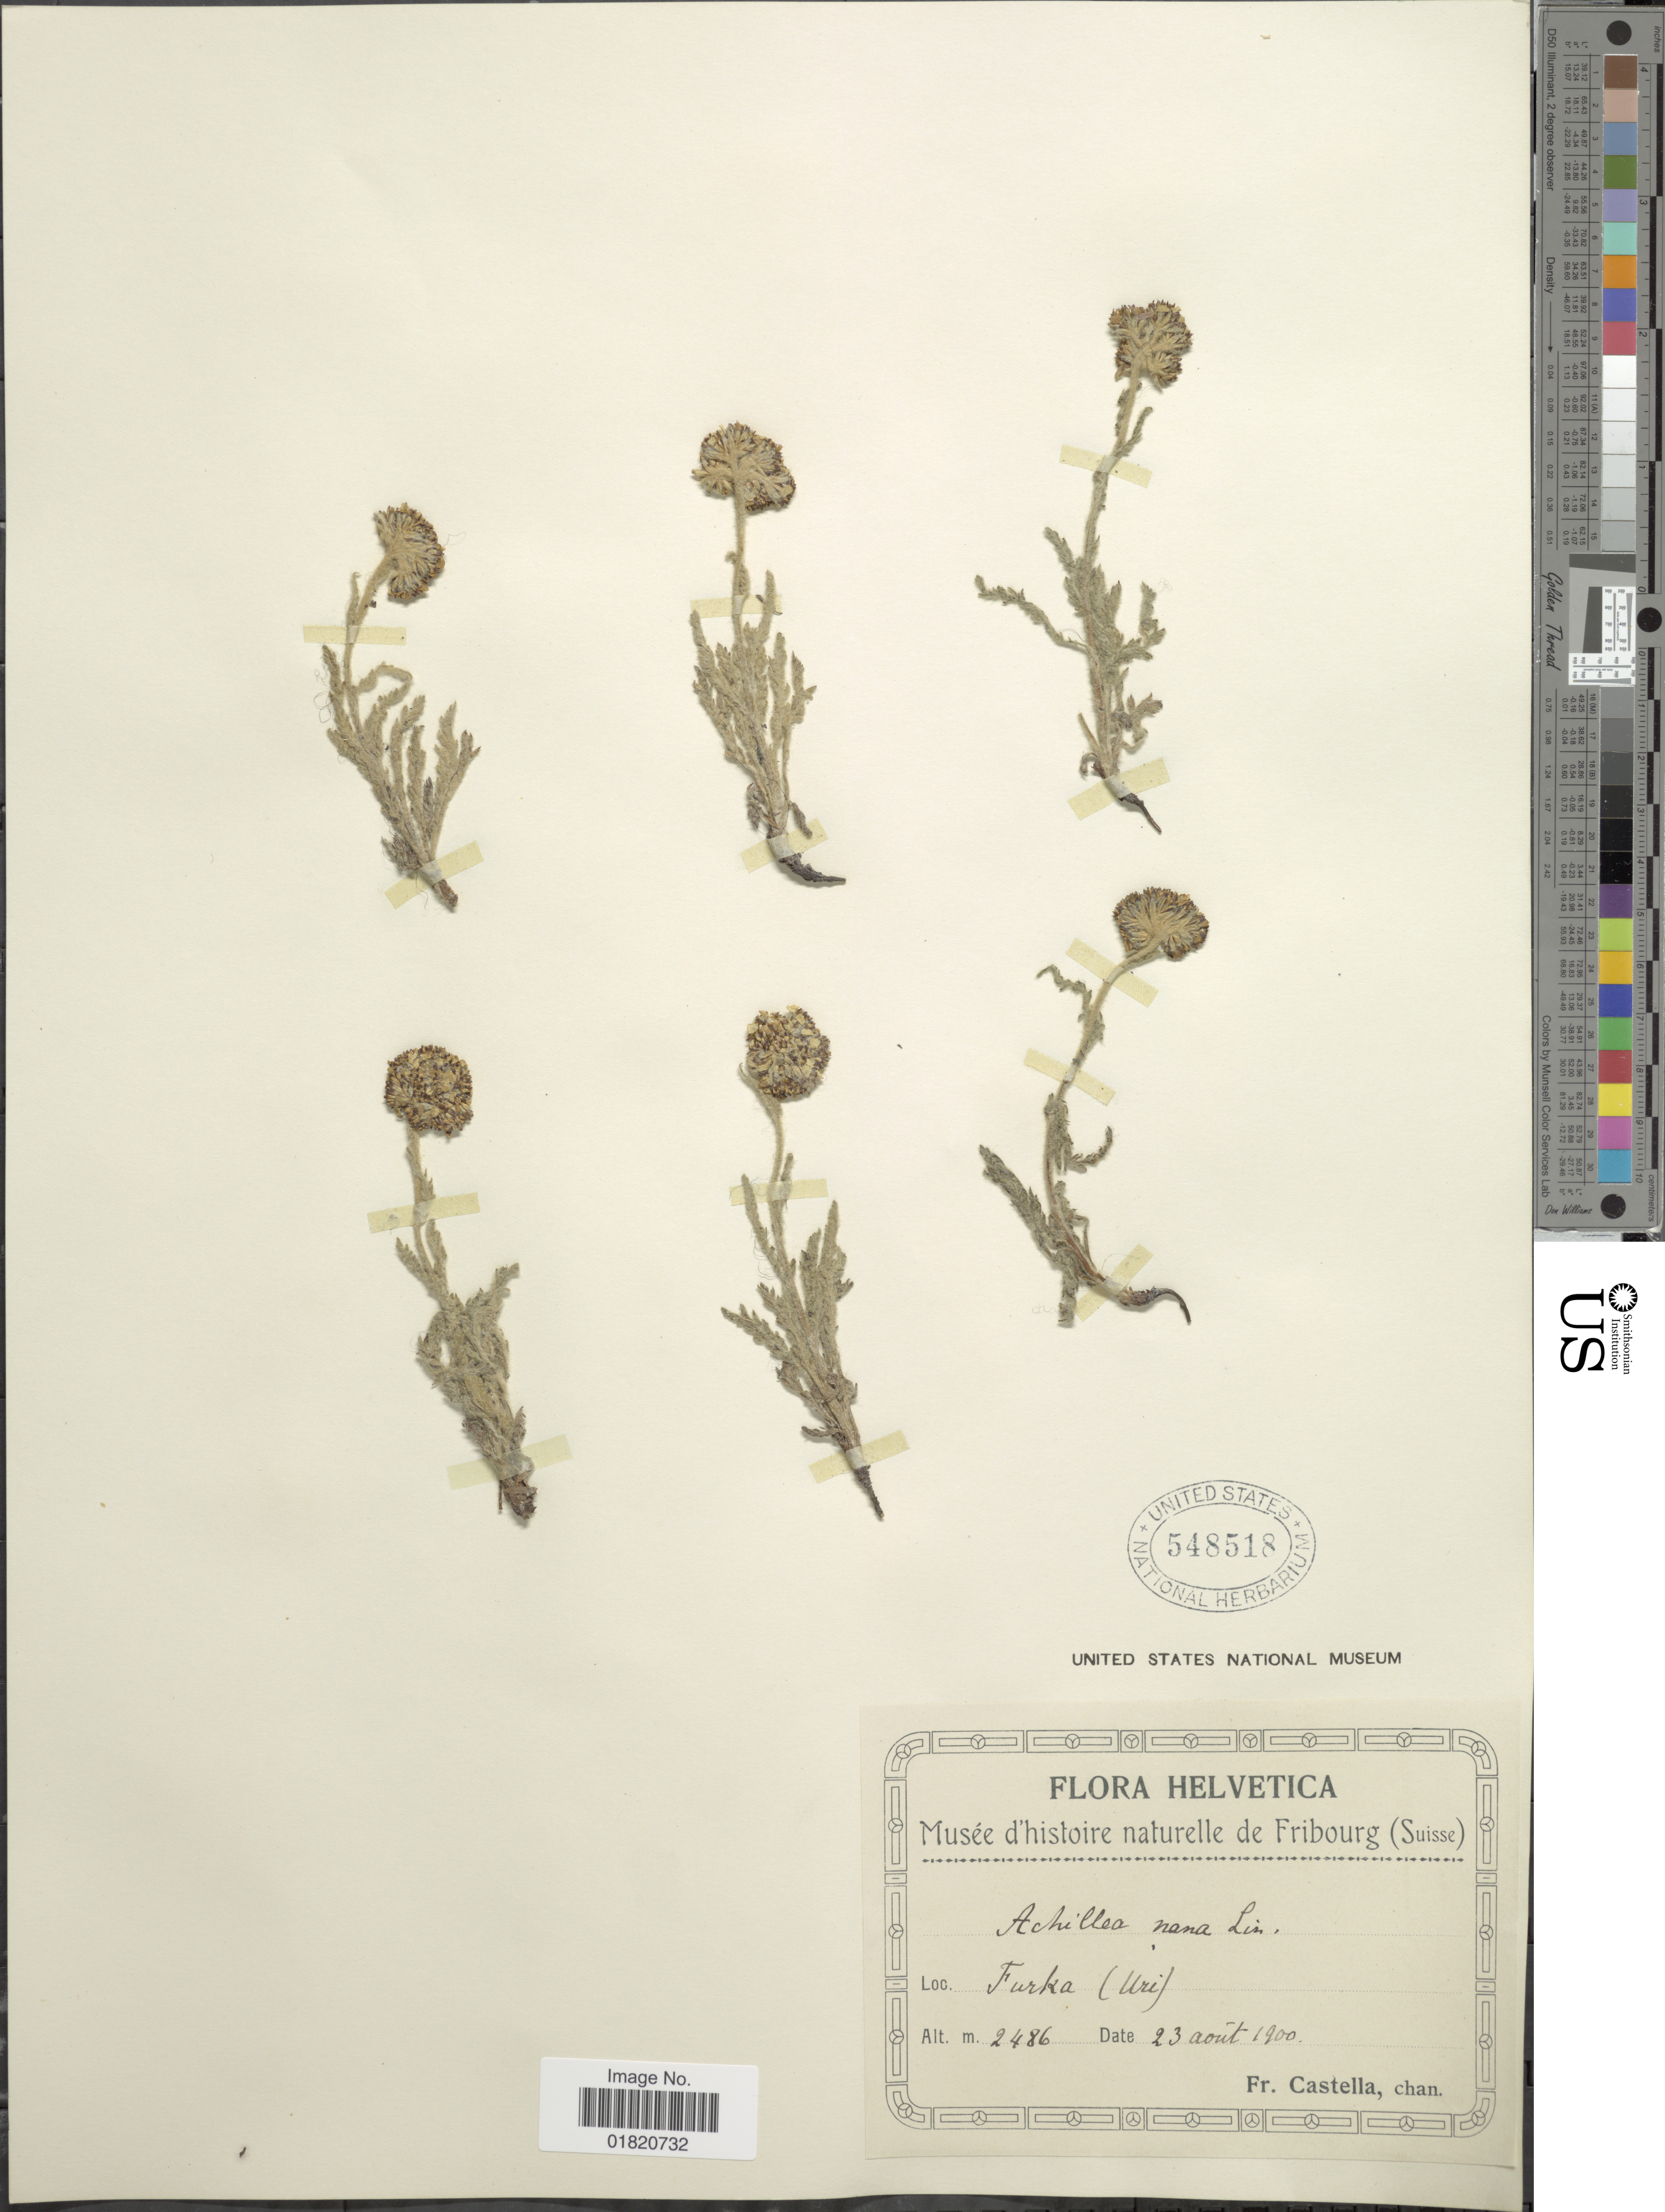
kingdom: Plantae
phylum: Tracheophyta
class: Magnoliopsida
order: Asterales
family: Asteraceae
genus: Achillea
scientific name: Achillea nana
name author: L.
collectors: Fr. Castella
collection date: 1900-08-23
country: Switzerland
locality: Helvetica. Furka (Uri)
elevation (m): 2486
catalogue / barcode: US 548518